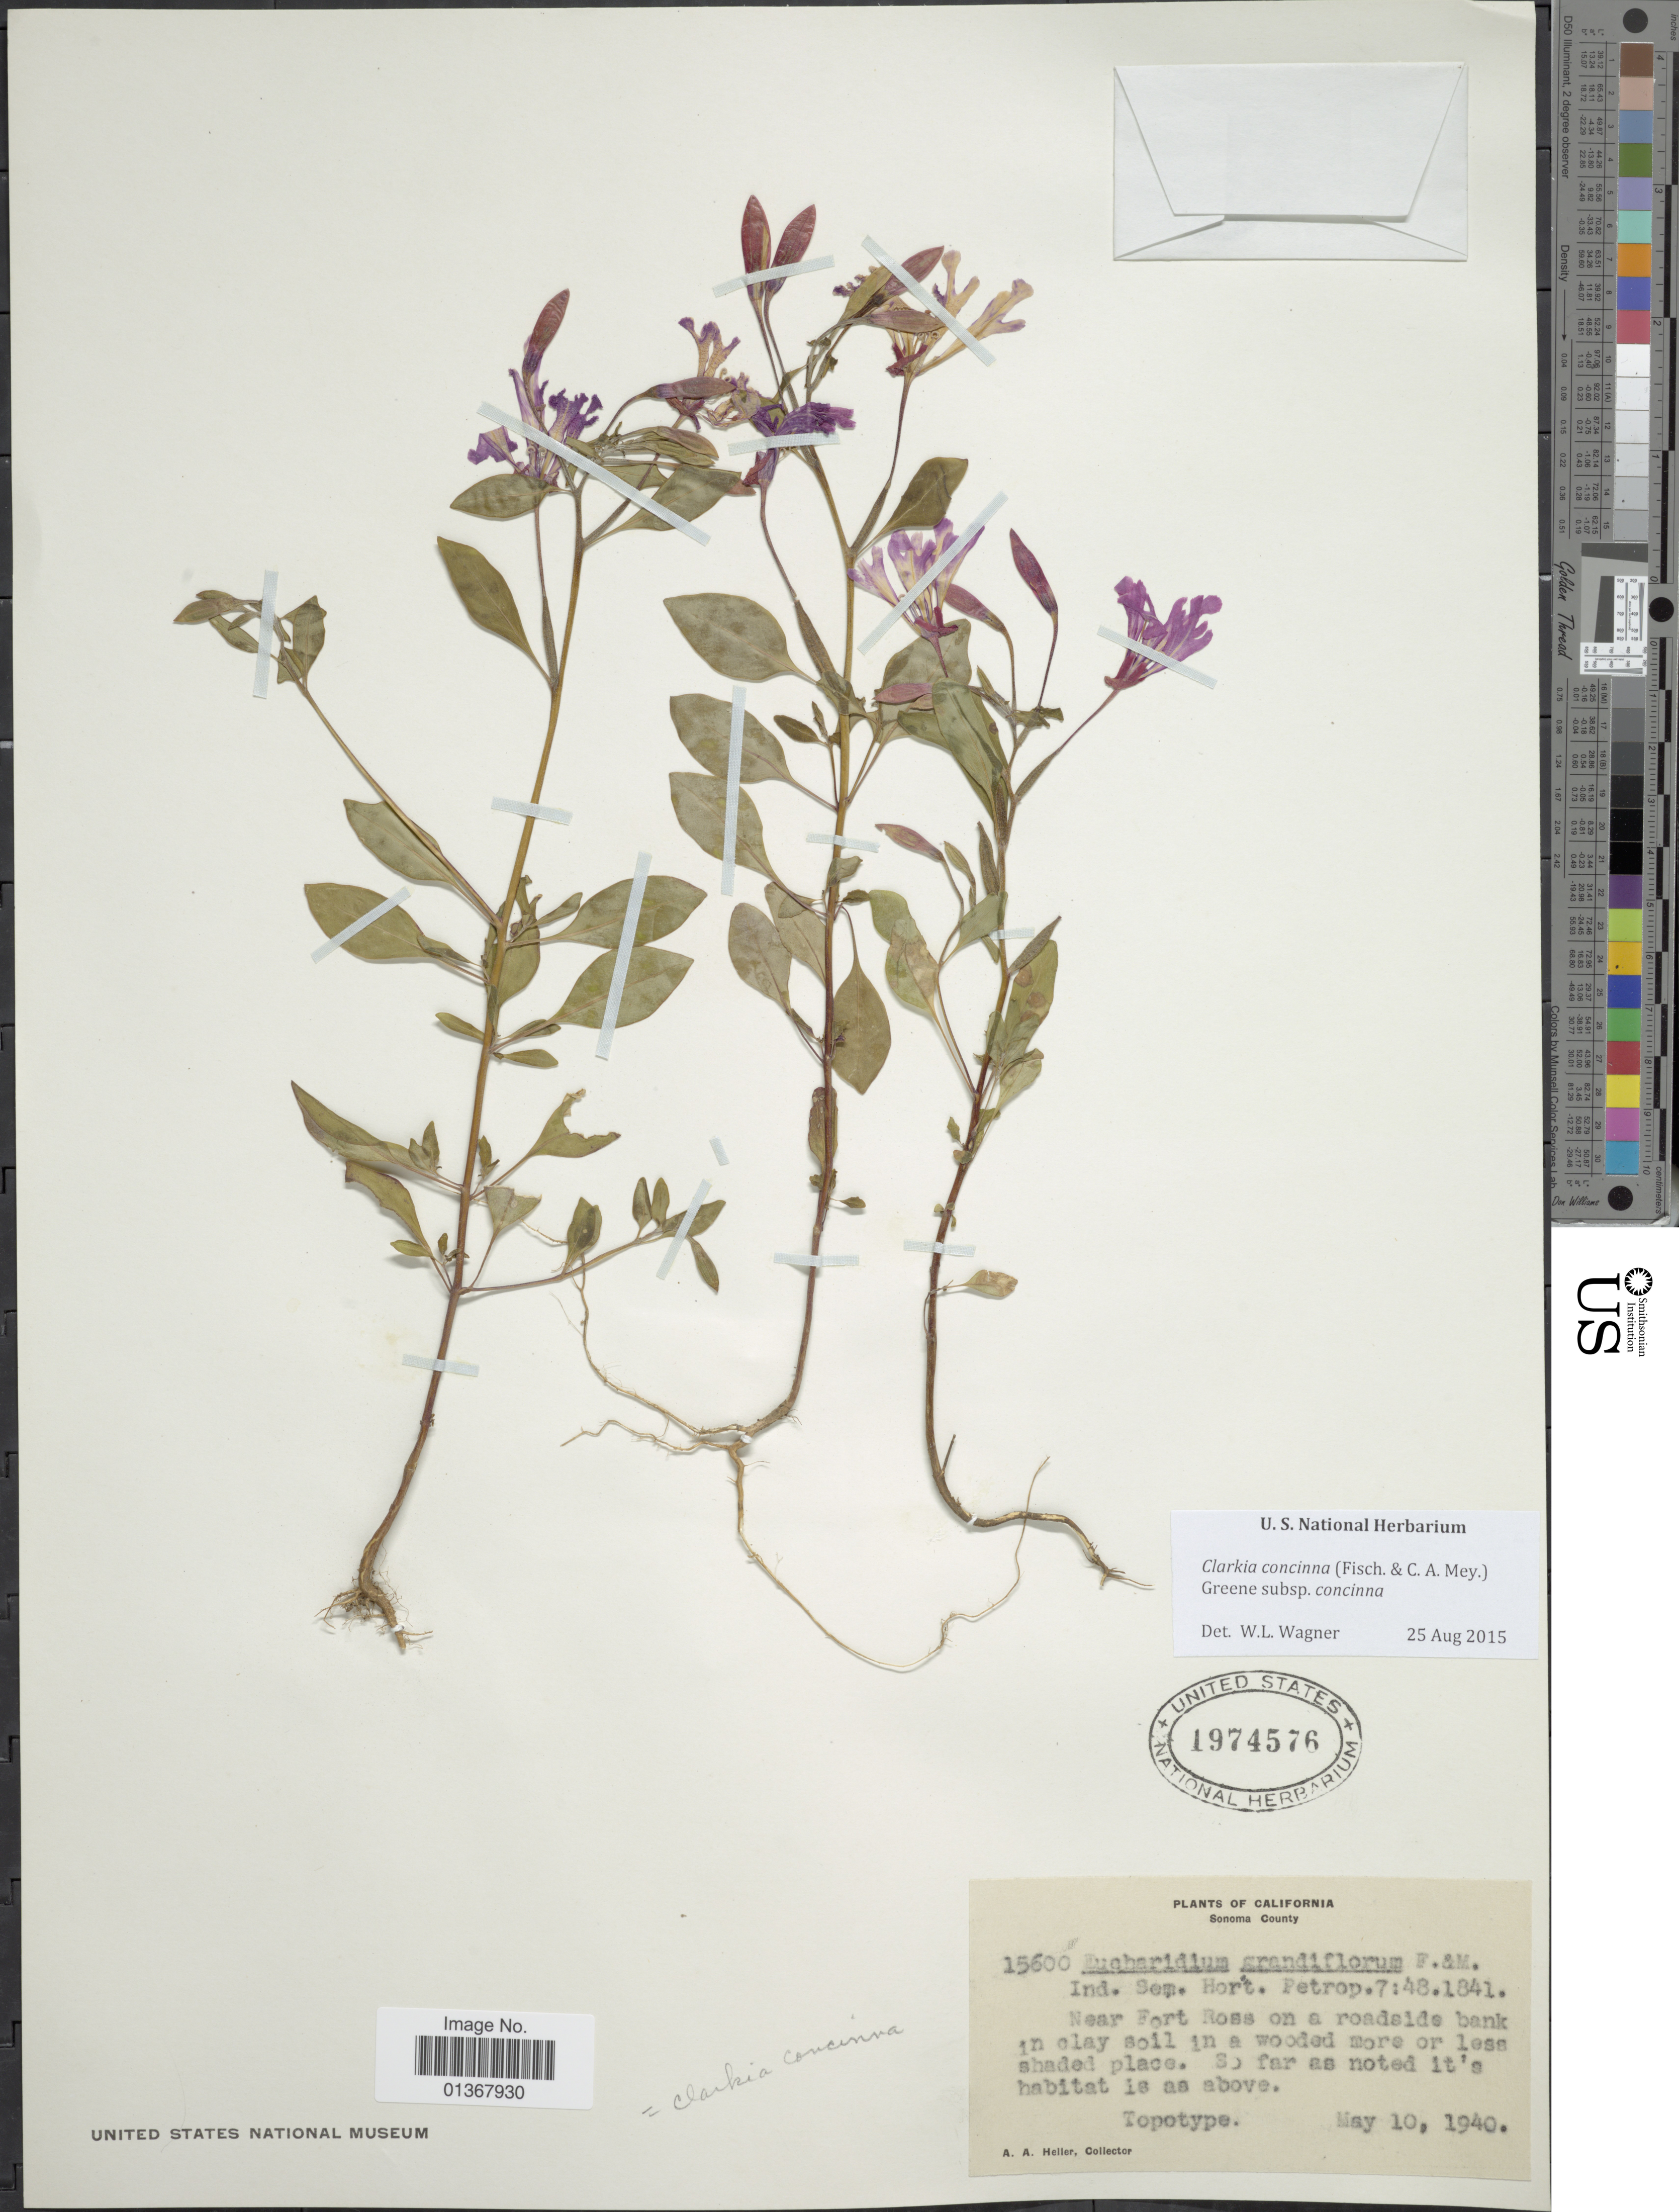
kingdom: Plantae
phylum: Tracheophyta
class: Magnoliopsida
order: Myrtales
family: Onagraceae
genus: Clarkia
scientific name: Clarkia concinna subsp. concinna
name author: (Fisch. & C.A. Mey.) Greene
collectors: A. A. Heller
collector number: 15600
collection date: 1940-05-10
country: United States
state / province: California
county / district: Sonoma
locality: Sonoma County. Near Fort Ross on a roadside bank in clay soil in a wooded more or less shaded place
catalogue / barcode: US 1974576